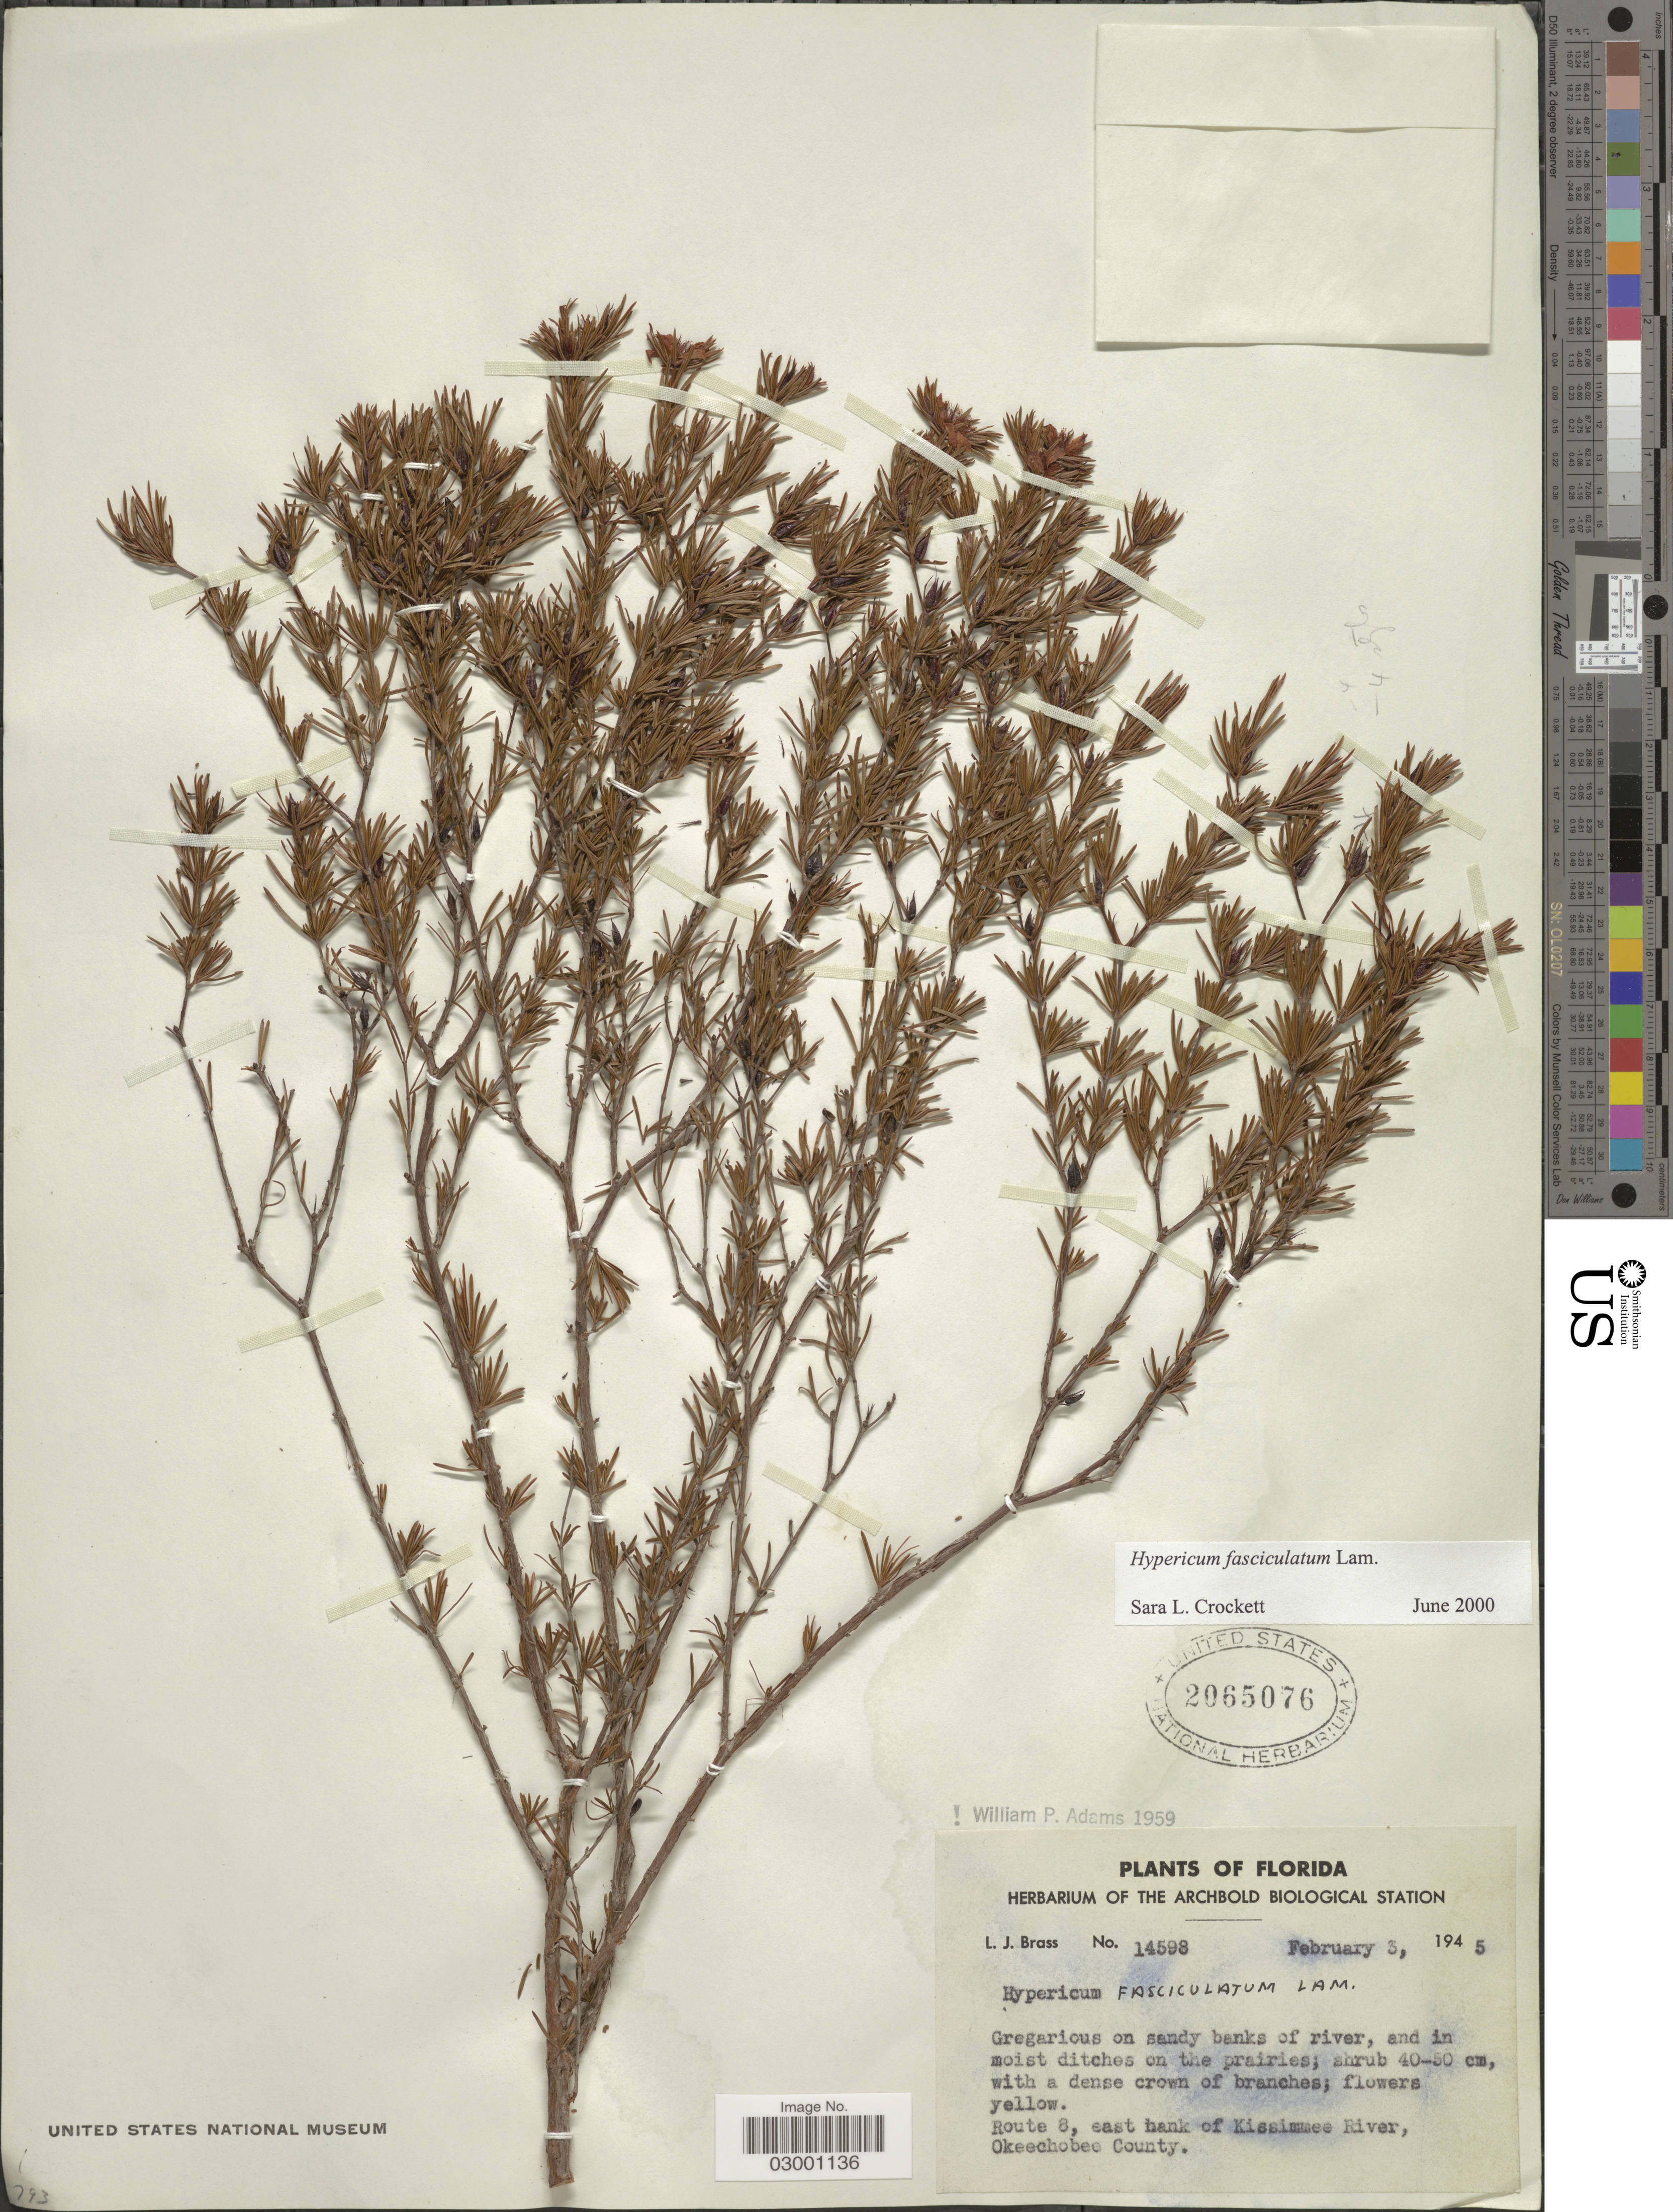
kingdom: Plantae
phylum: Tracheophyta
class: Magnoliopsida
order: Malpighiales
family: Hypericaceae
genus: Hypericum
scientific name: Hypericum fasciculatum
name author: Lam.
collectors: L. J. Brass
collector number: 14598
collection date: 1945-02-03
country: United States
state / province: Florida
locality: Route 8, east bank of Kissimmee River, Okeechobee County.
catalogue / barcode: US 2065076